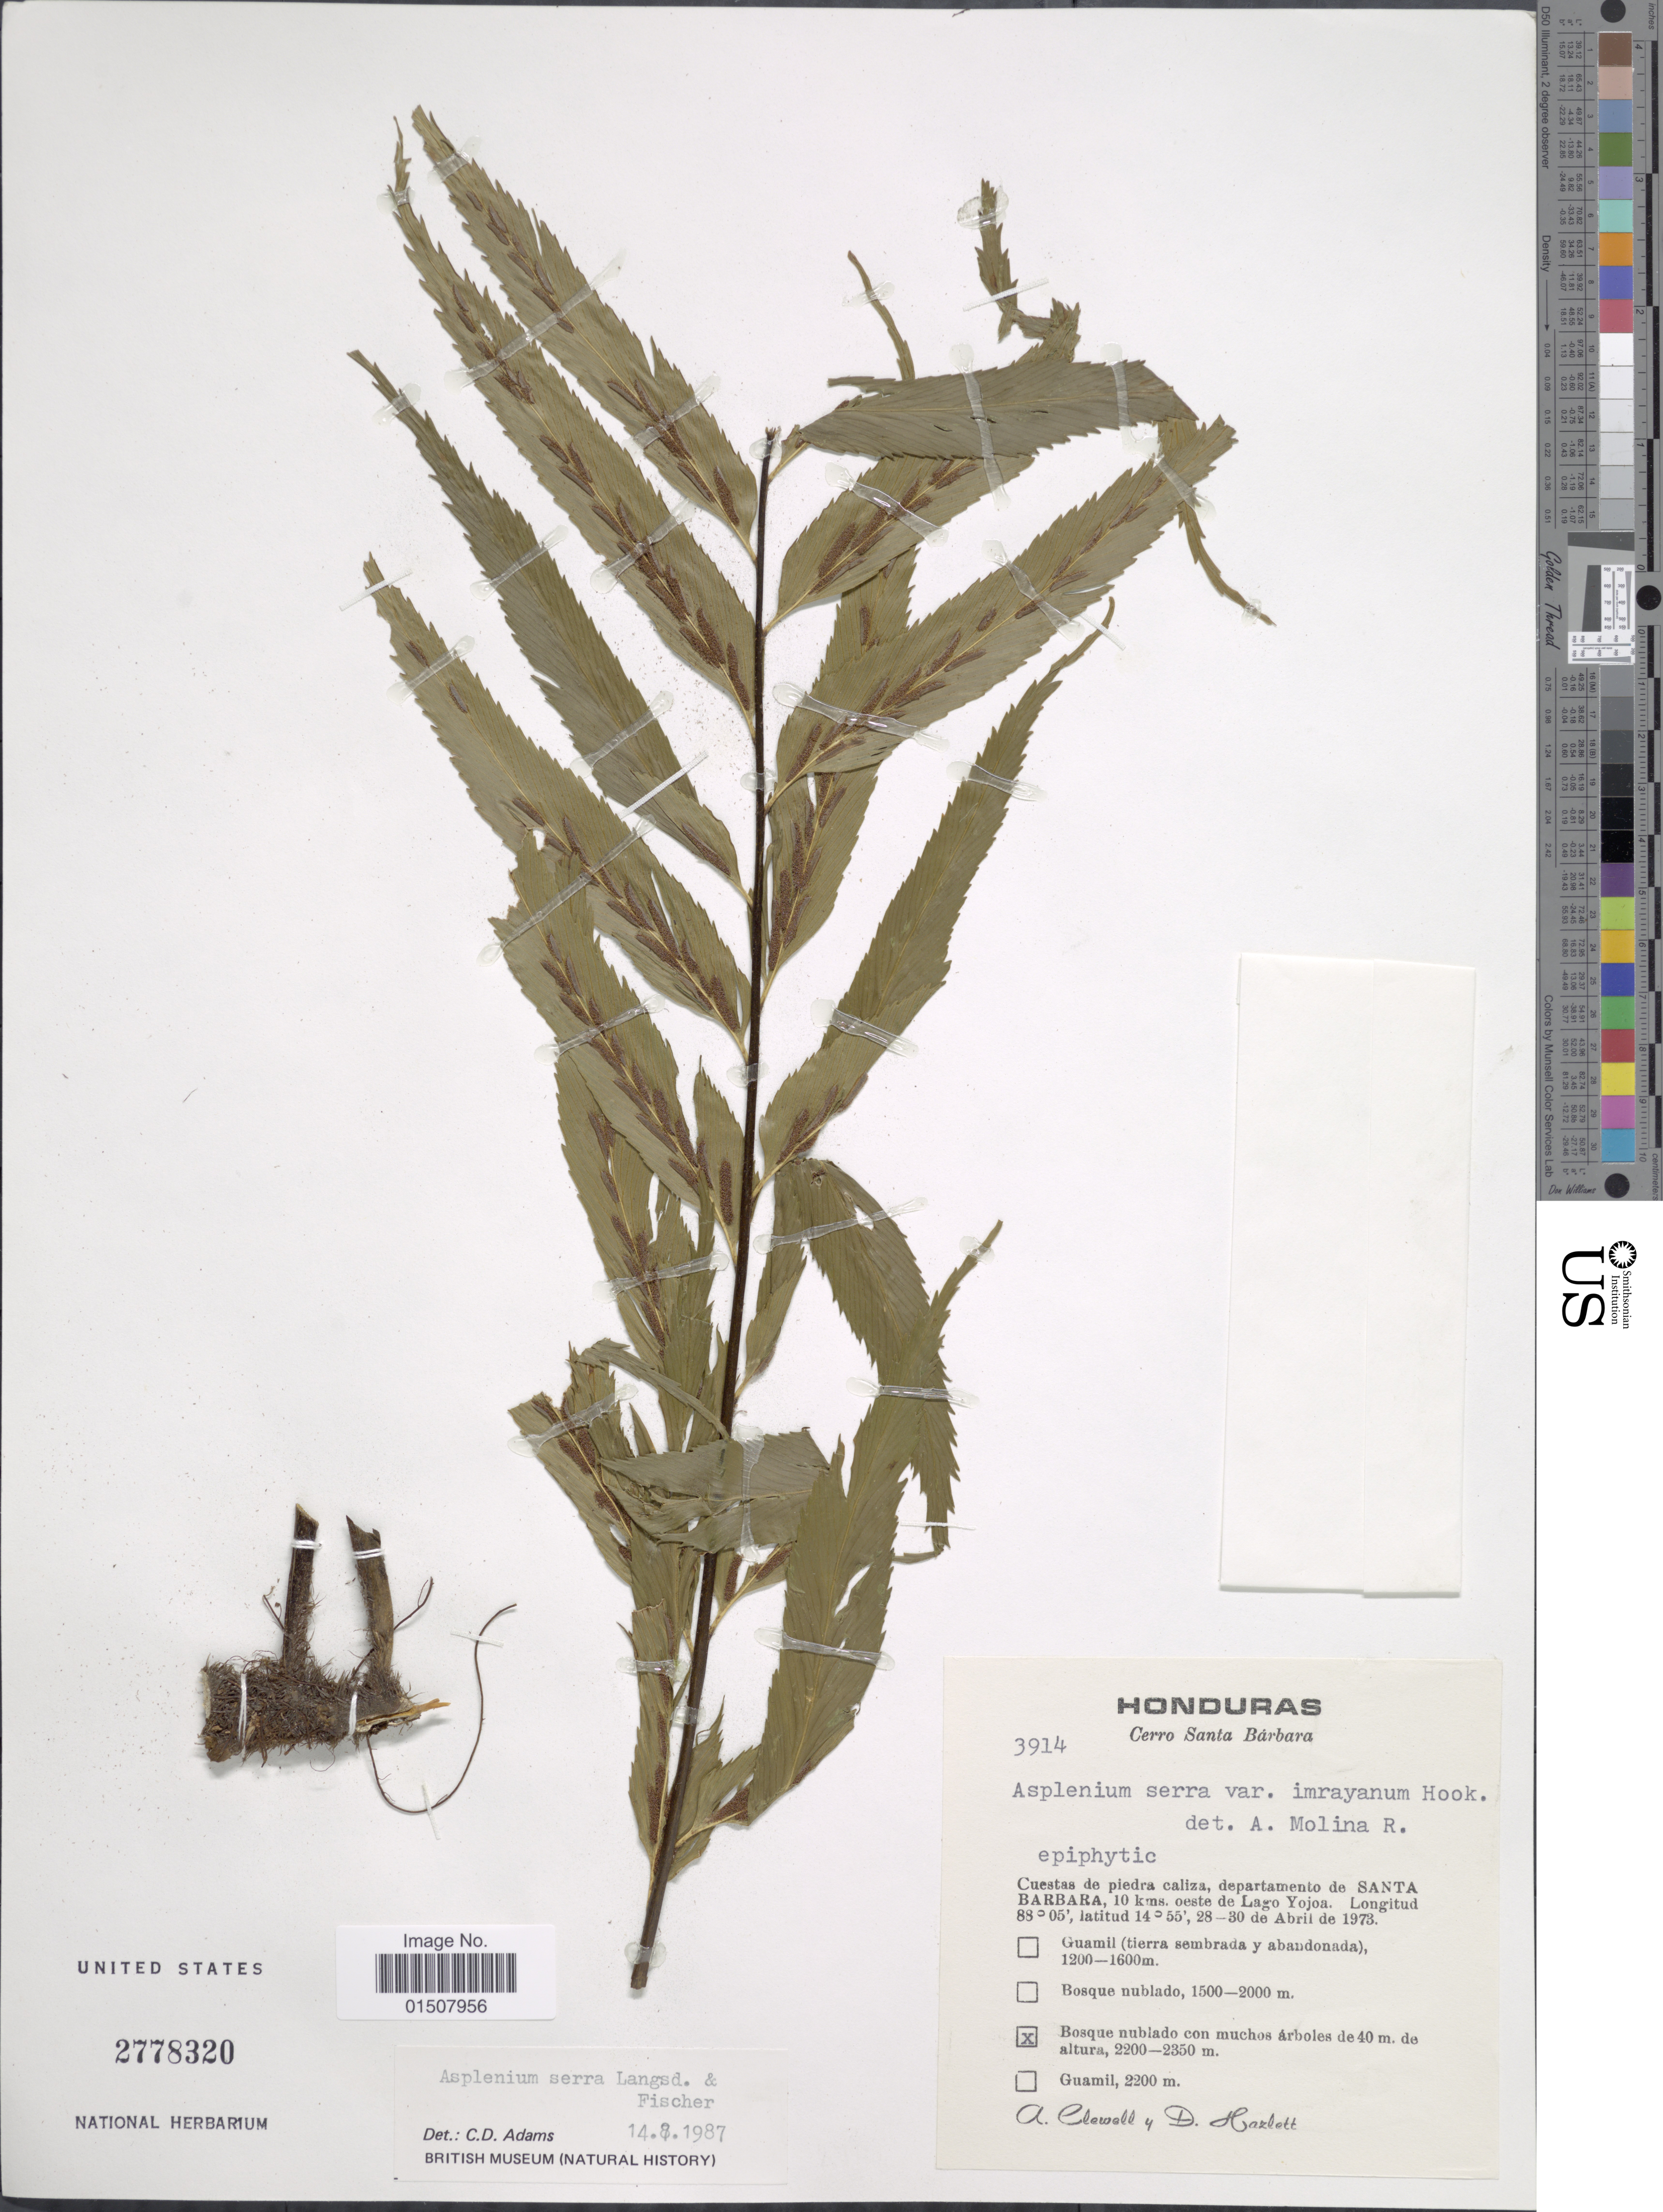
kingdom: Plantae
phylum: Tracheophyta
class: Polypodiopsida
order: Polypodiales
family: Aspleniaceae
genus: Asplenium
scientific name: Asplenium serra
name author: Langsd. & Fisch.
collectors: A. Clewell & D. Hazlett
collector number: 3914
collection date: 1973-04-28/1973-04-30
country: Honduras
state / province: Santa Bárbara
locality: Cuestas de piedras caliza, departamento de Santa Barbara, 10 kms, oeste de Lago Yojoa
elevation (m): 2200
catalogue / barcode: US 2778320